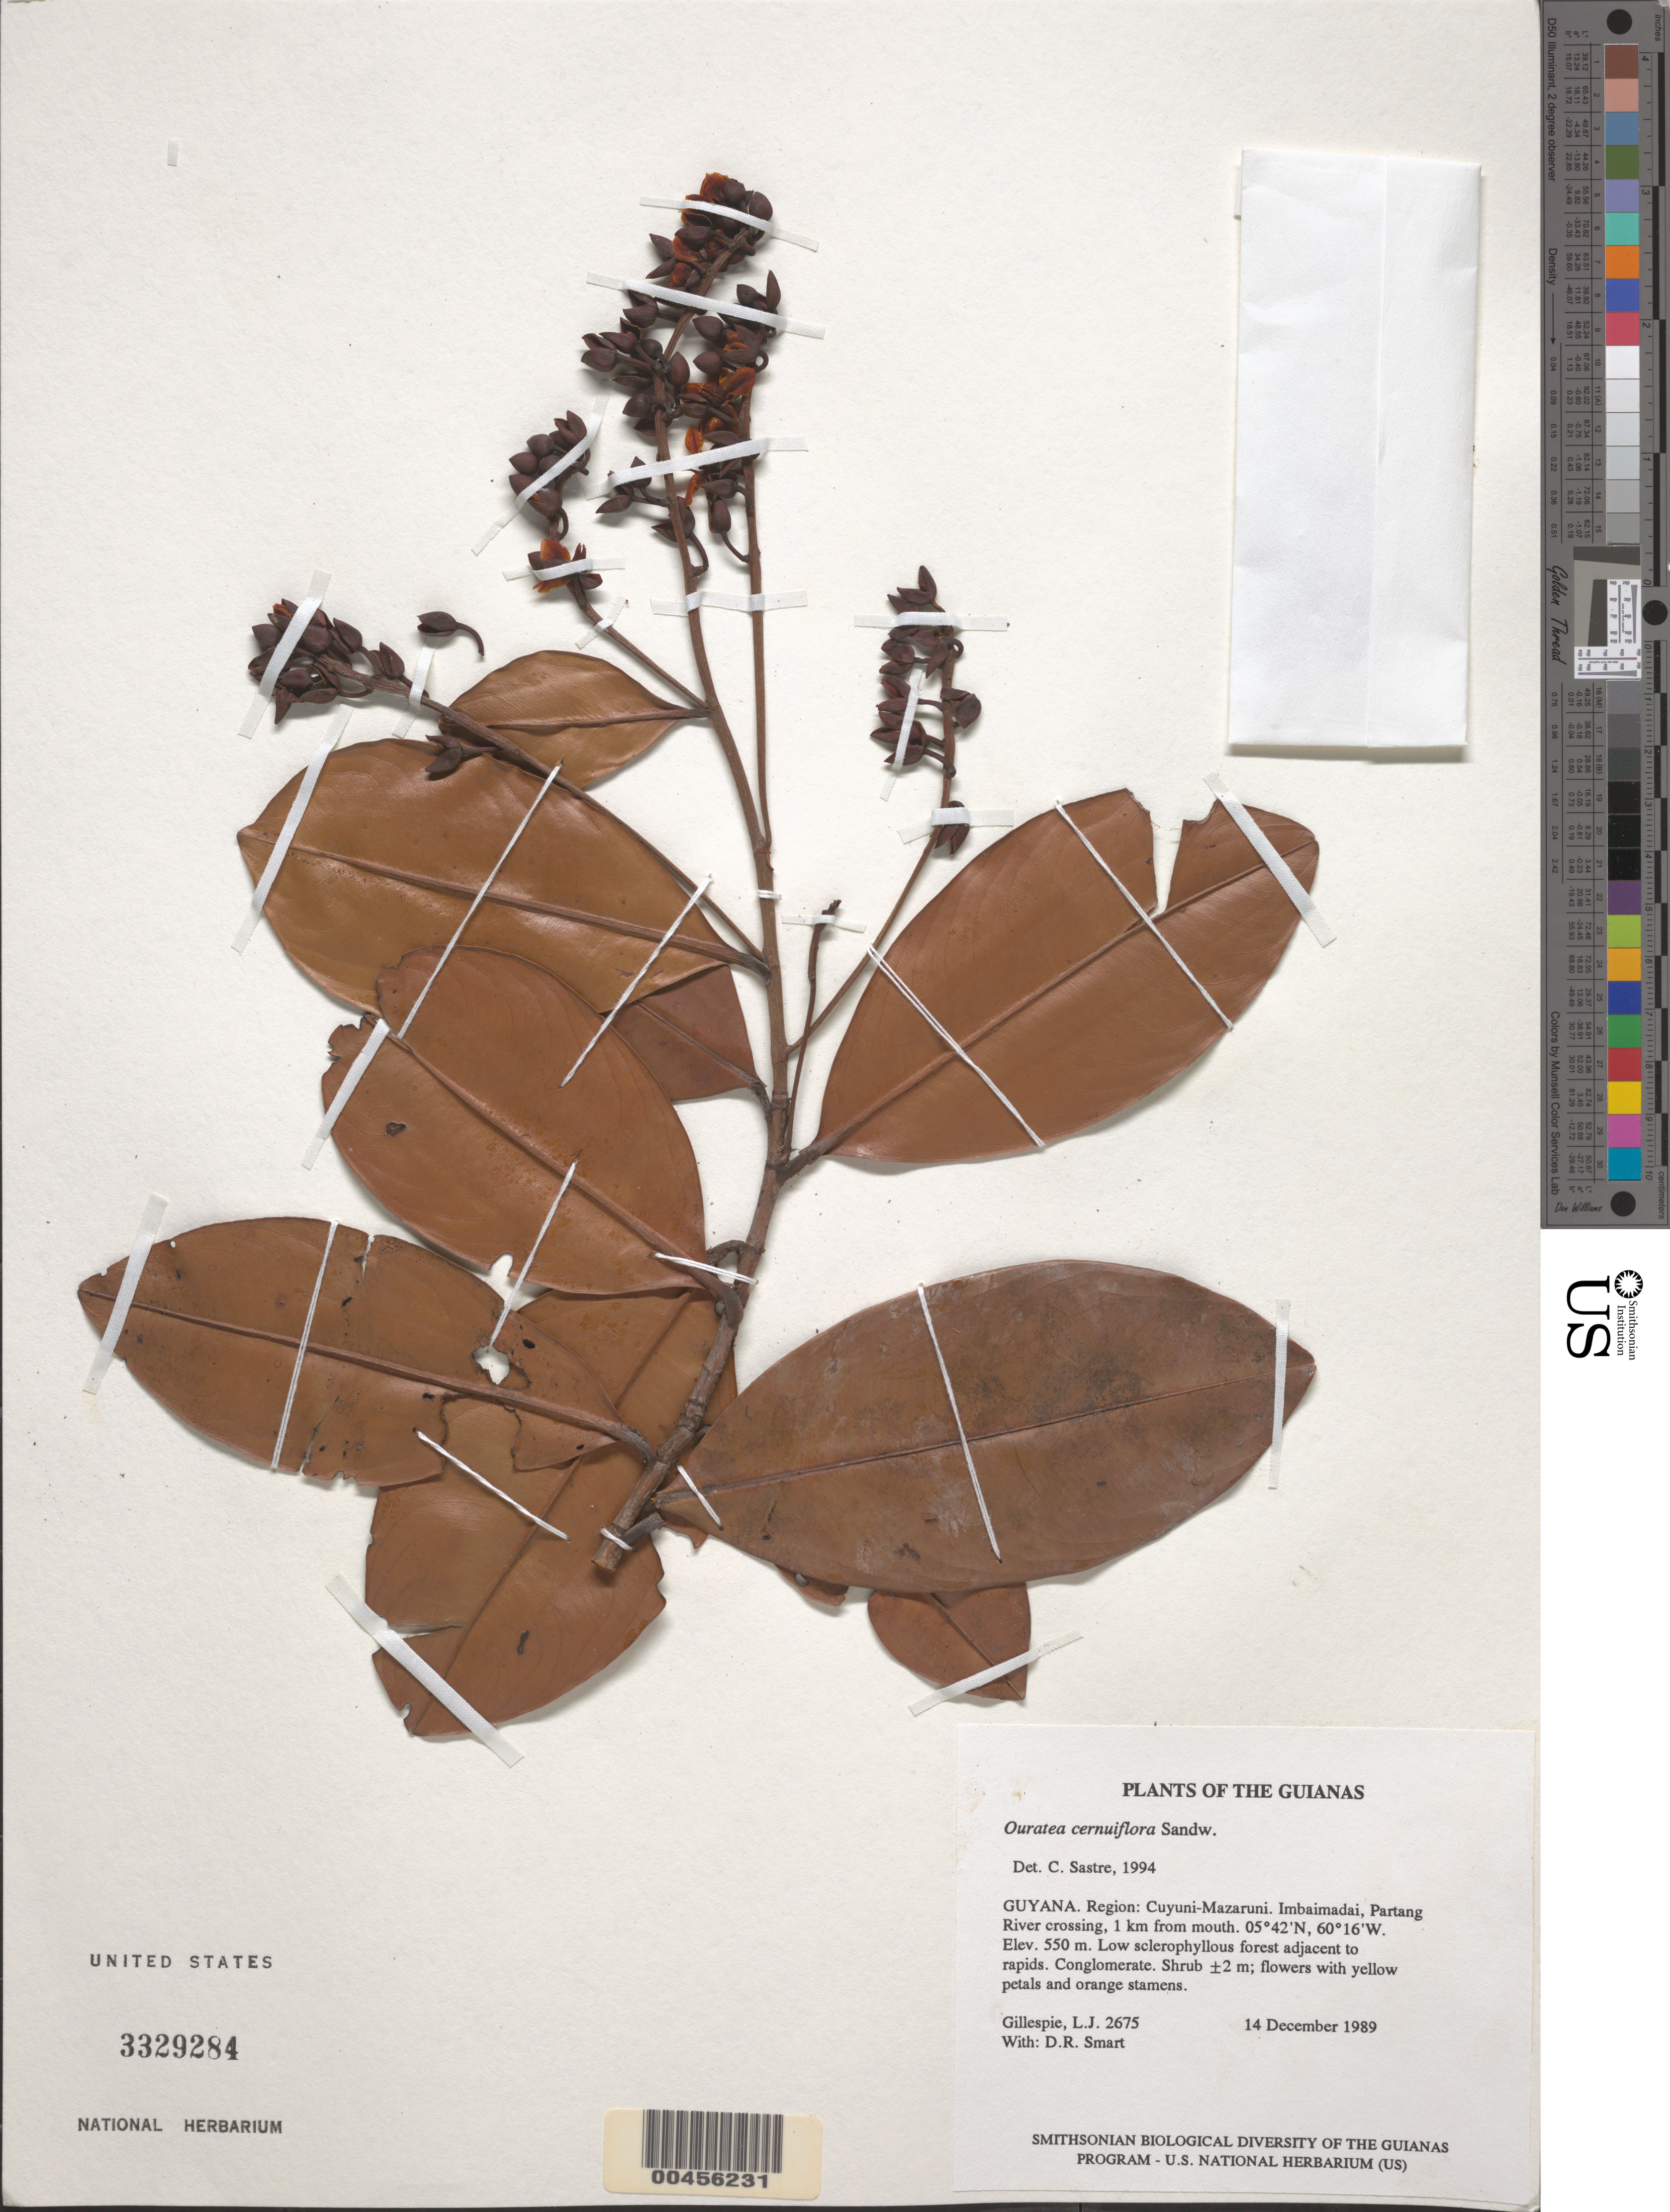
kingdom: Plantae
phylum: Tracheophyta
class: Magnoliopsida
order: Malpighiales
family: Ochnaceae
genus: Ouratea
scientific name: Ouratea cernuiflora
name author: Sandwith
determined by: Sastre, C. H. L.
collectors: L. J. Gillespie & D. R. Smart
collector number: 2675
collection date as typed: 14 December 1989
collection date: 1989-12-14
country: Guyana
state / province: Cuyuni-Mazaruni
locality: Imbaimadai, Partang River crossing, 1 km from mouth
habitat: Low sclerophyllous forest adjacent to rapids. Conglomerate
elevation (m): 550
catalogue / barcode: US 3329284